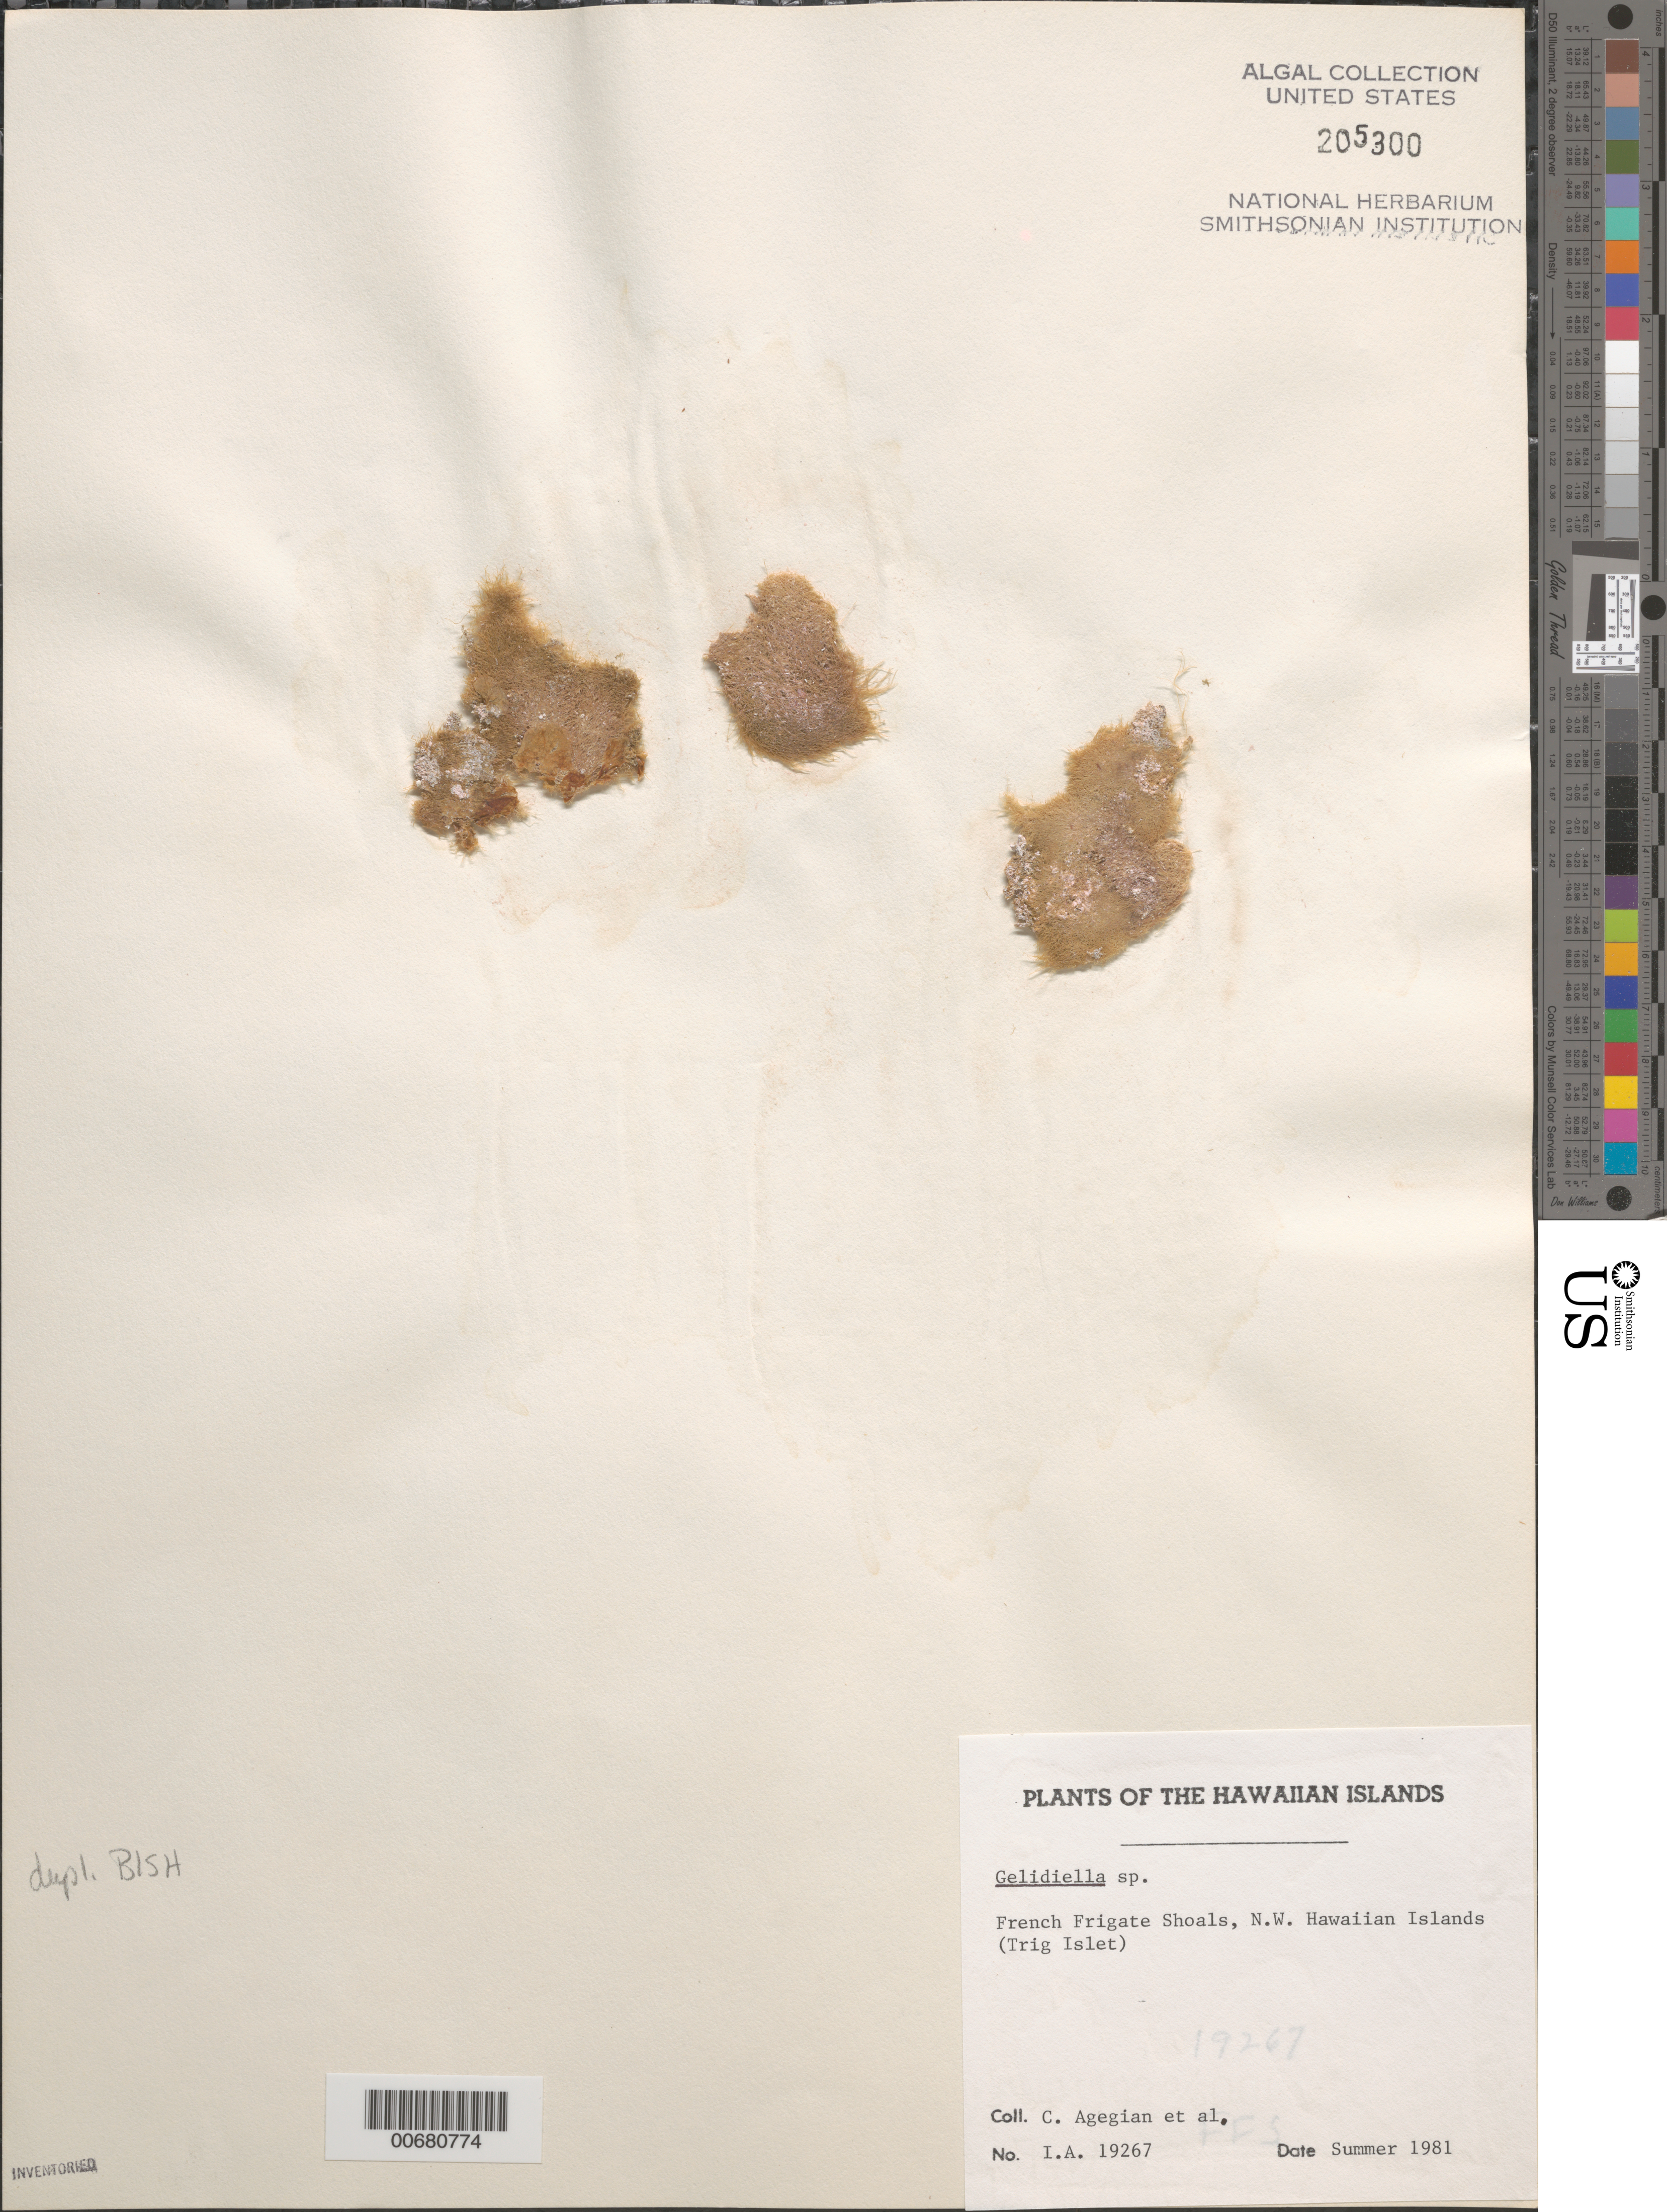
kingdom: Plantae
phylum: Rhodophyta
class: Florideophyceae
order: Gelidiales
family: Gelidiellaceae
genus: Gelidiella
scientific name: Gelidiella sp.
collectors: C. Agegian et al.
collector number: IAA 19267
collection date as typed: Sum 1981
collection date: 1981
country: United States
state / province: Hawaii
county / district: Honolulu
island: French Frigate Shoals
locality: Trig Islet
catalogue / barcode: US 205300